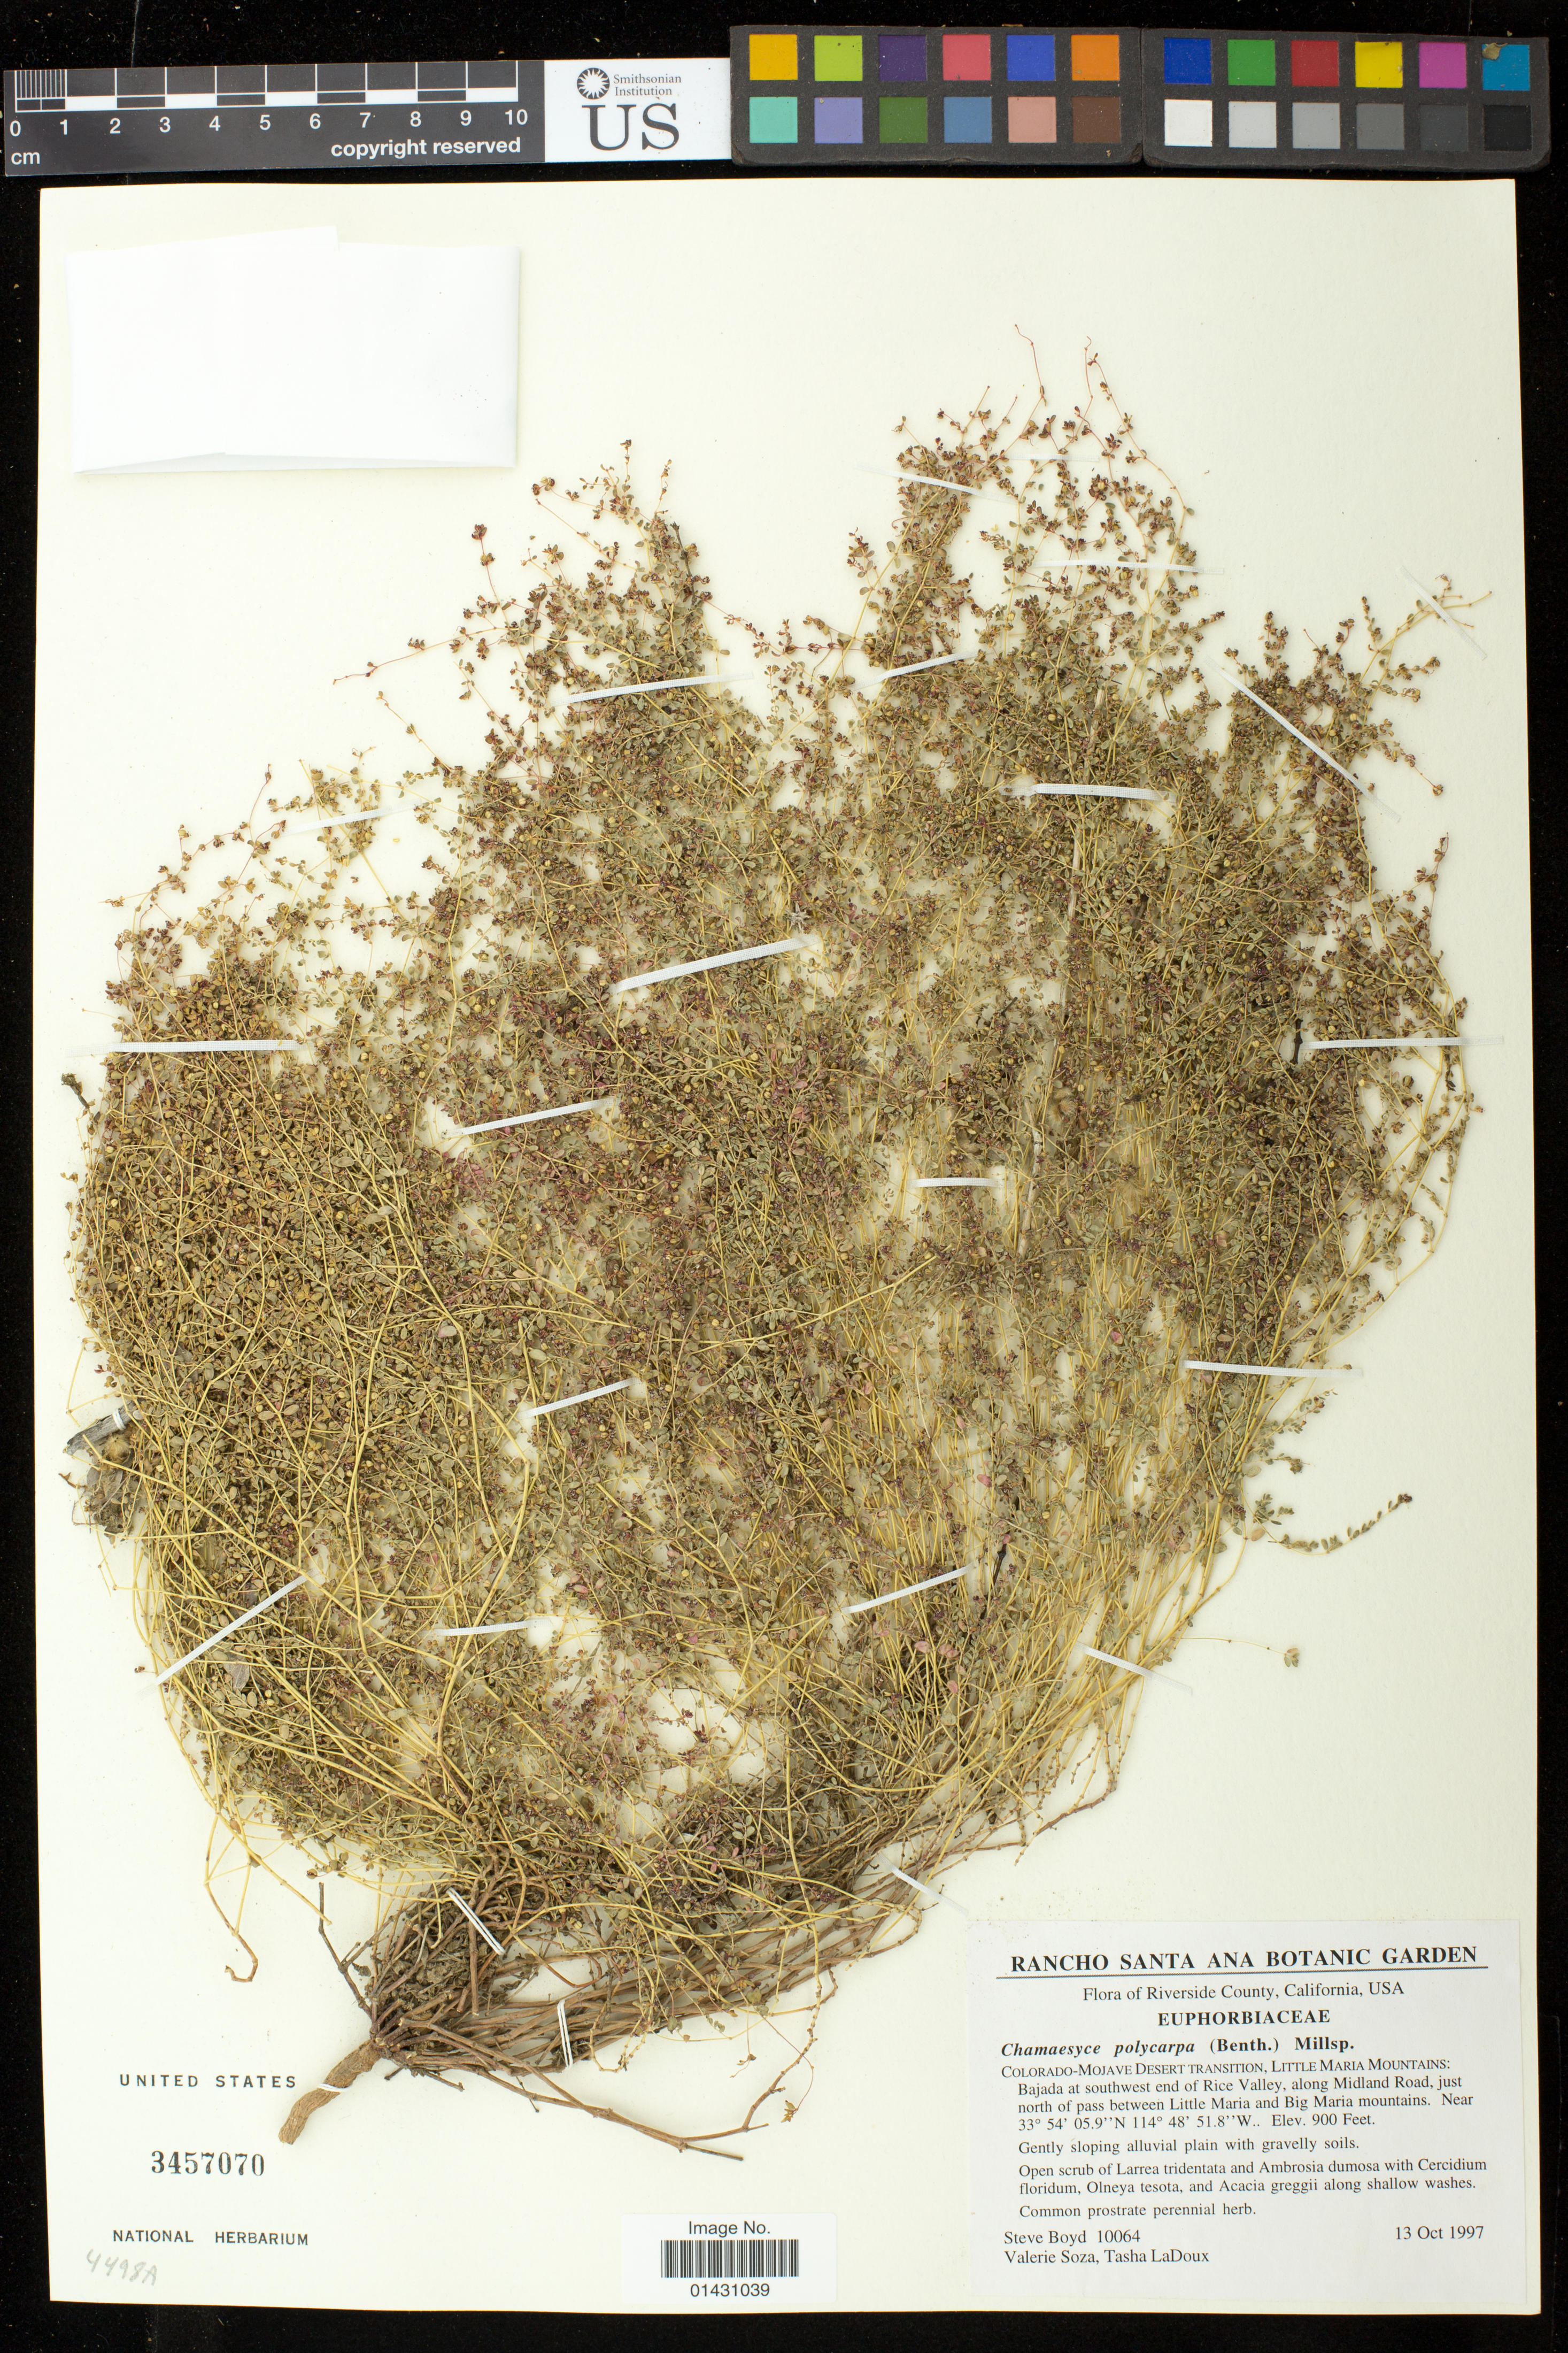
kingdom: Plantae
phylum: Tracheophyta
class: Magnoliopsida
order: Malpighiales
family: Euphorbiaceae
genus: Euphorbia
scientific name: Euphorbia polycarpa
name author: Benth.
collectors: S. Boyd, V. Soza & T. La Doux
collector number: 10064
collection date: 1997-10-13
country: United States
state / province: California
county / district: Riverside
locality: Colorado-Mojave desert transition, Little Maria mmountains: Bajada at southwest end of Rice Valley, along Midland Road, just north of pass between Little Maria and Big Maria mountains.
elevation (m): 274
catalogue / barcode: US 3457070